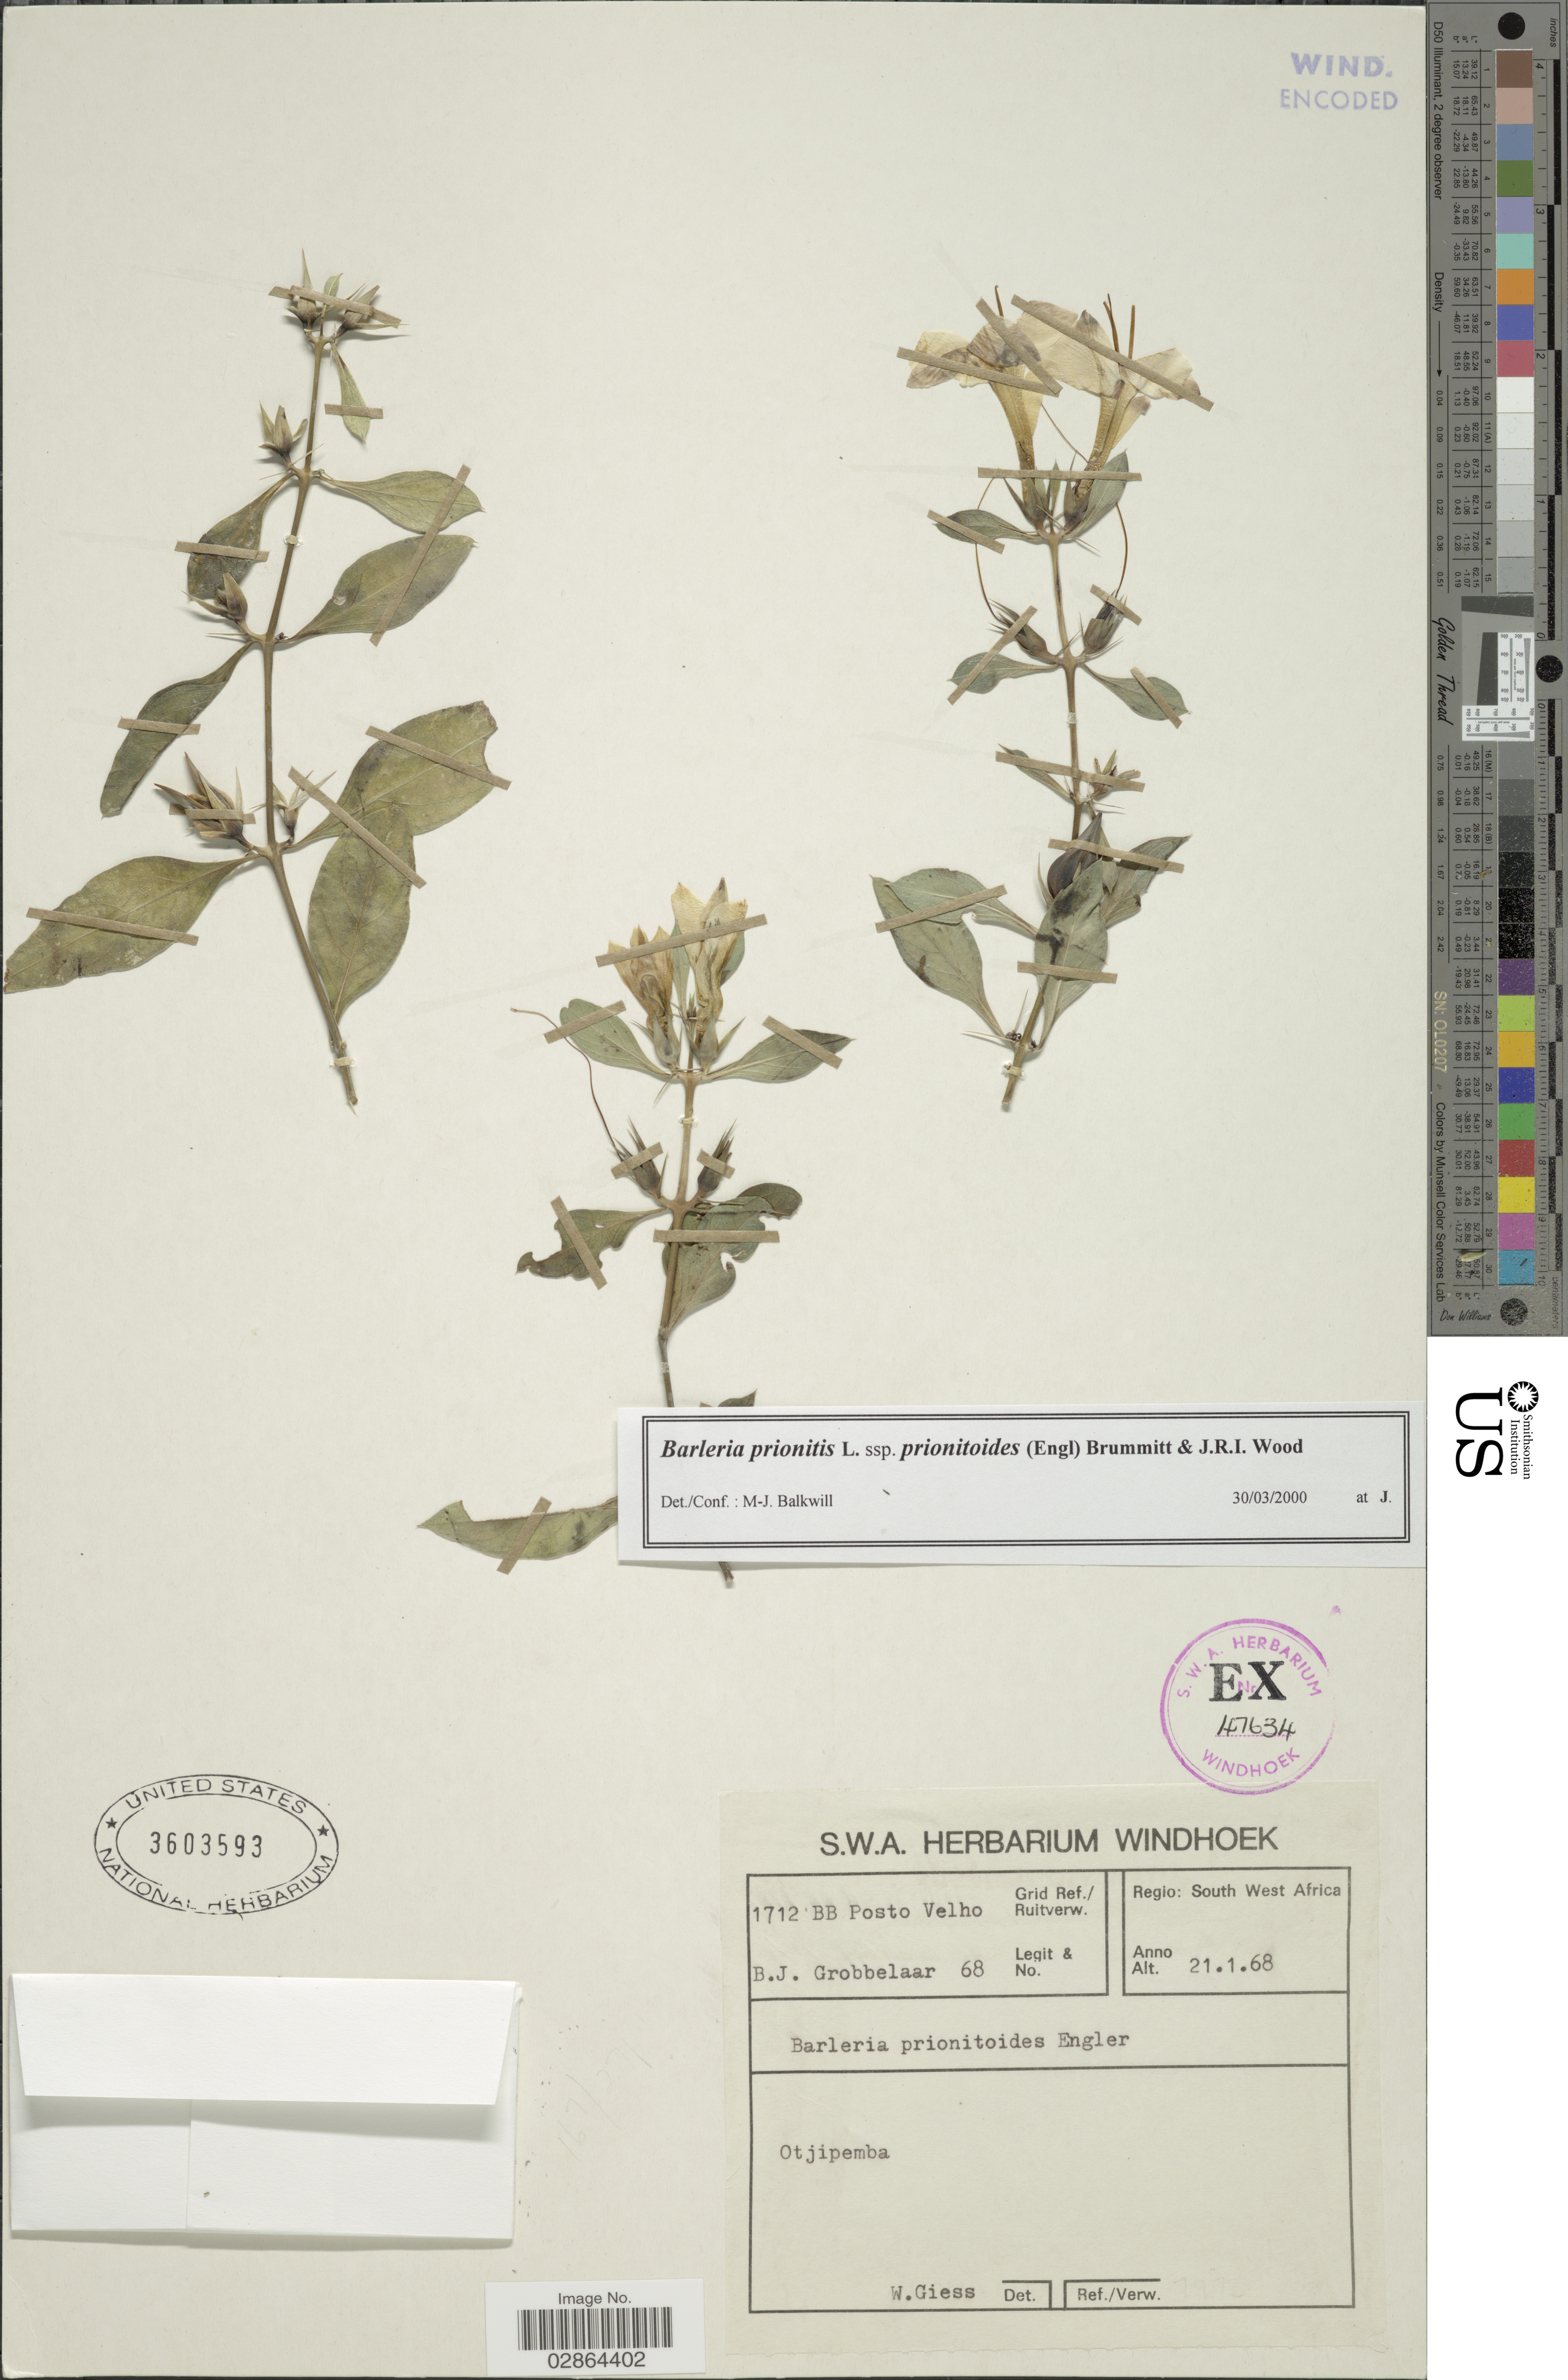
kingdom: Plantae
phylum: Tracheophyta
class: Magnoliopsida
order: Lamiales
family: Acanthaceae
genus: Barleria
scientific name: Barleria prionitis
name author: L.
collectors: B. Grobbelaar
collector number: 68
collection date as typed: Transcribed d/m/y: 21/1/68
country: Namibia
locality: Regio: South West Africa. Grid Ref./Ruitverw. 1712 BB Posto Velho.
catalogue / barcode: US 3603593